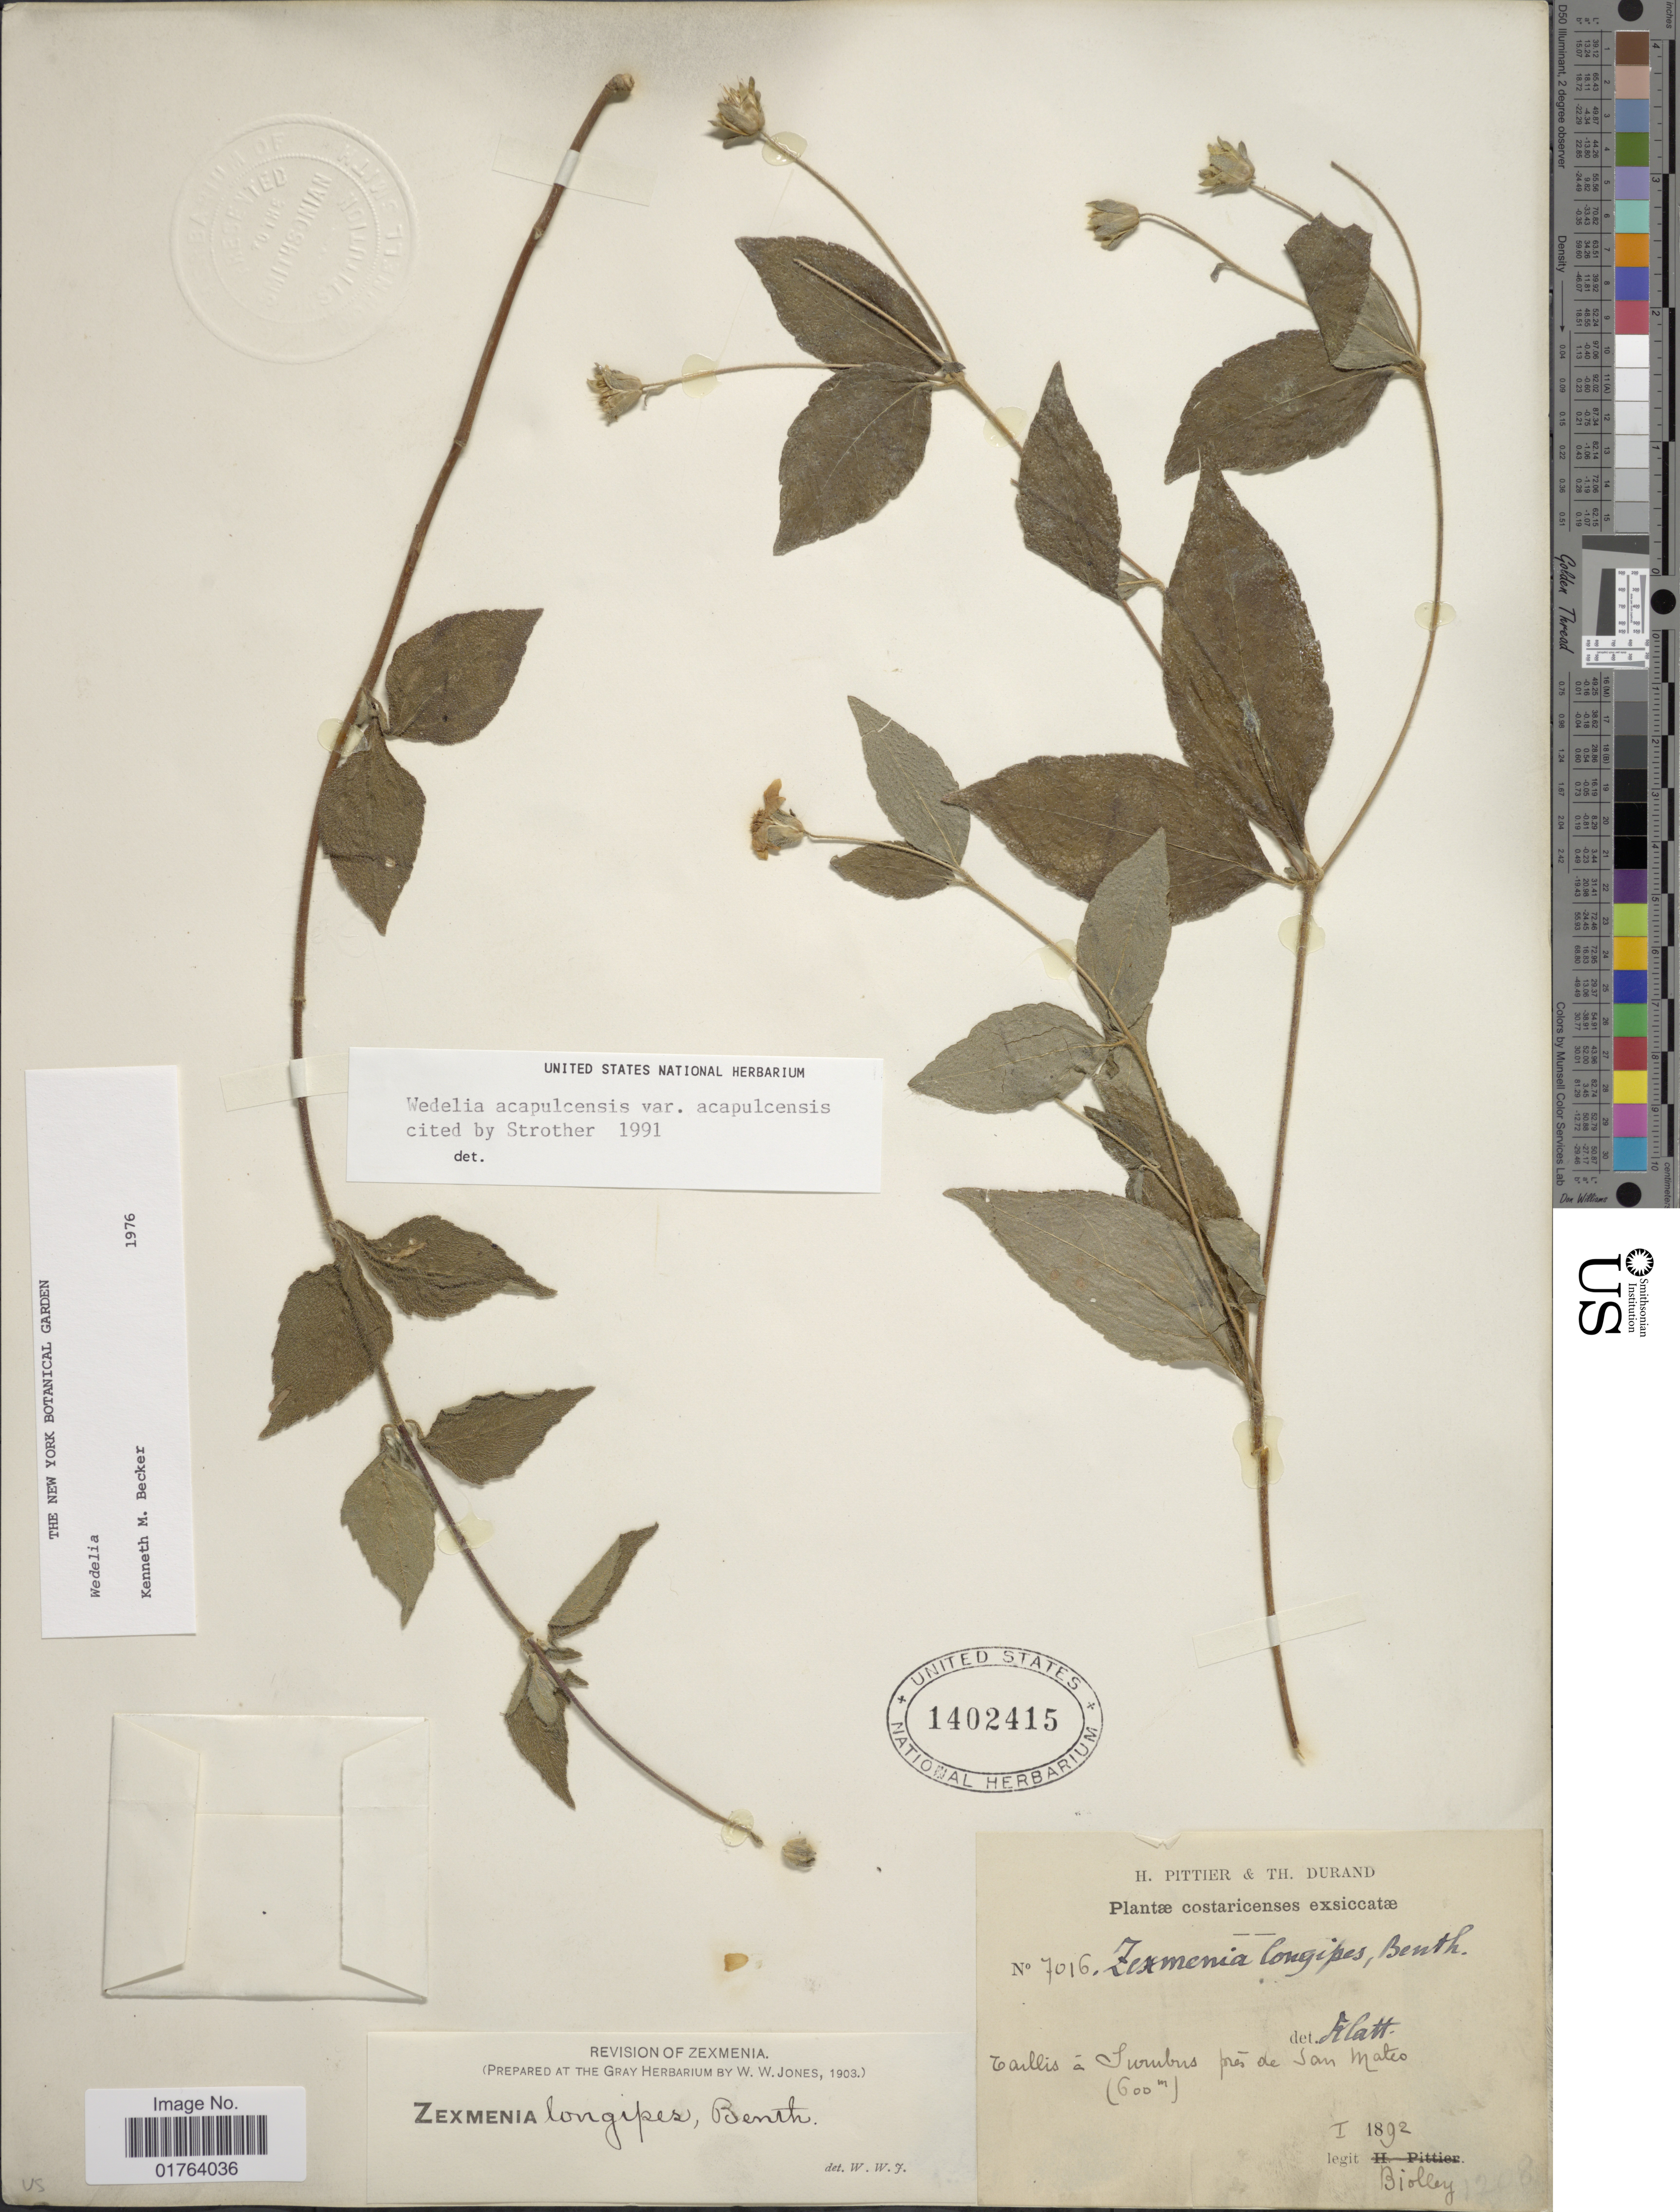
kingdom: Plantae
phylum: Tracheophyta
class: Magnoliopsida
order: Asterales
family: Asteraceae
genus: Wedelia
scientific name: Wedelia longipes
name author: Urb.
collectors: Biolley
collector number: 7016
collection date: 1892-01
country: Costa Rica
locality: Pres de San Mateo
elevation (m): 600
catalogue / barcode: US 1402415